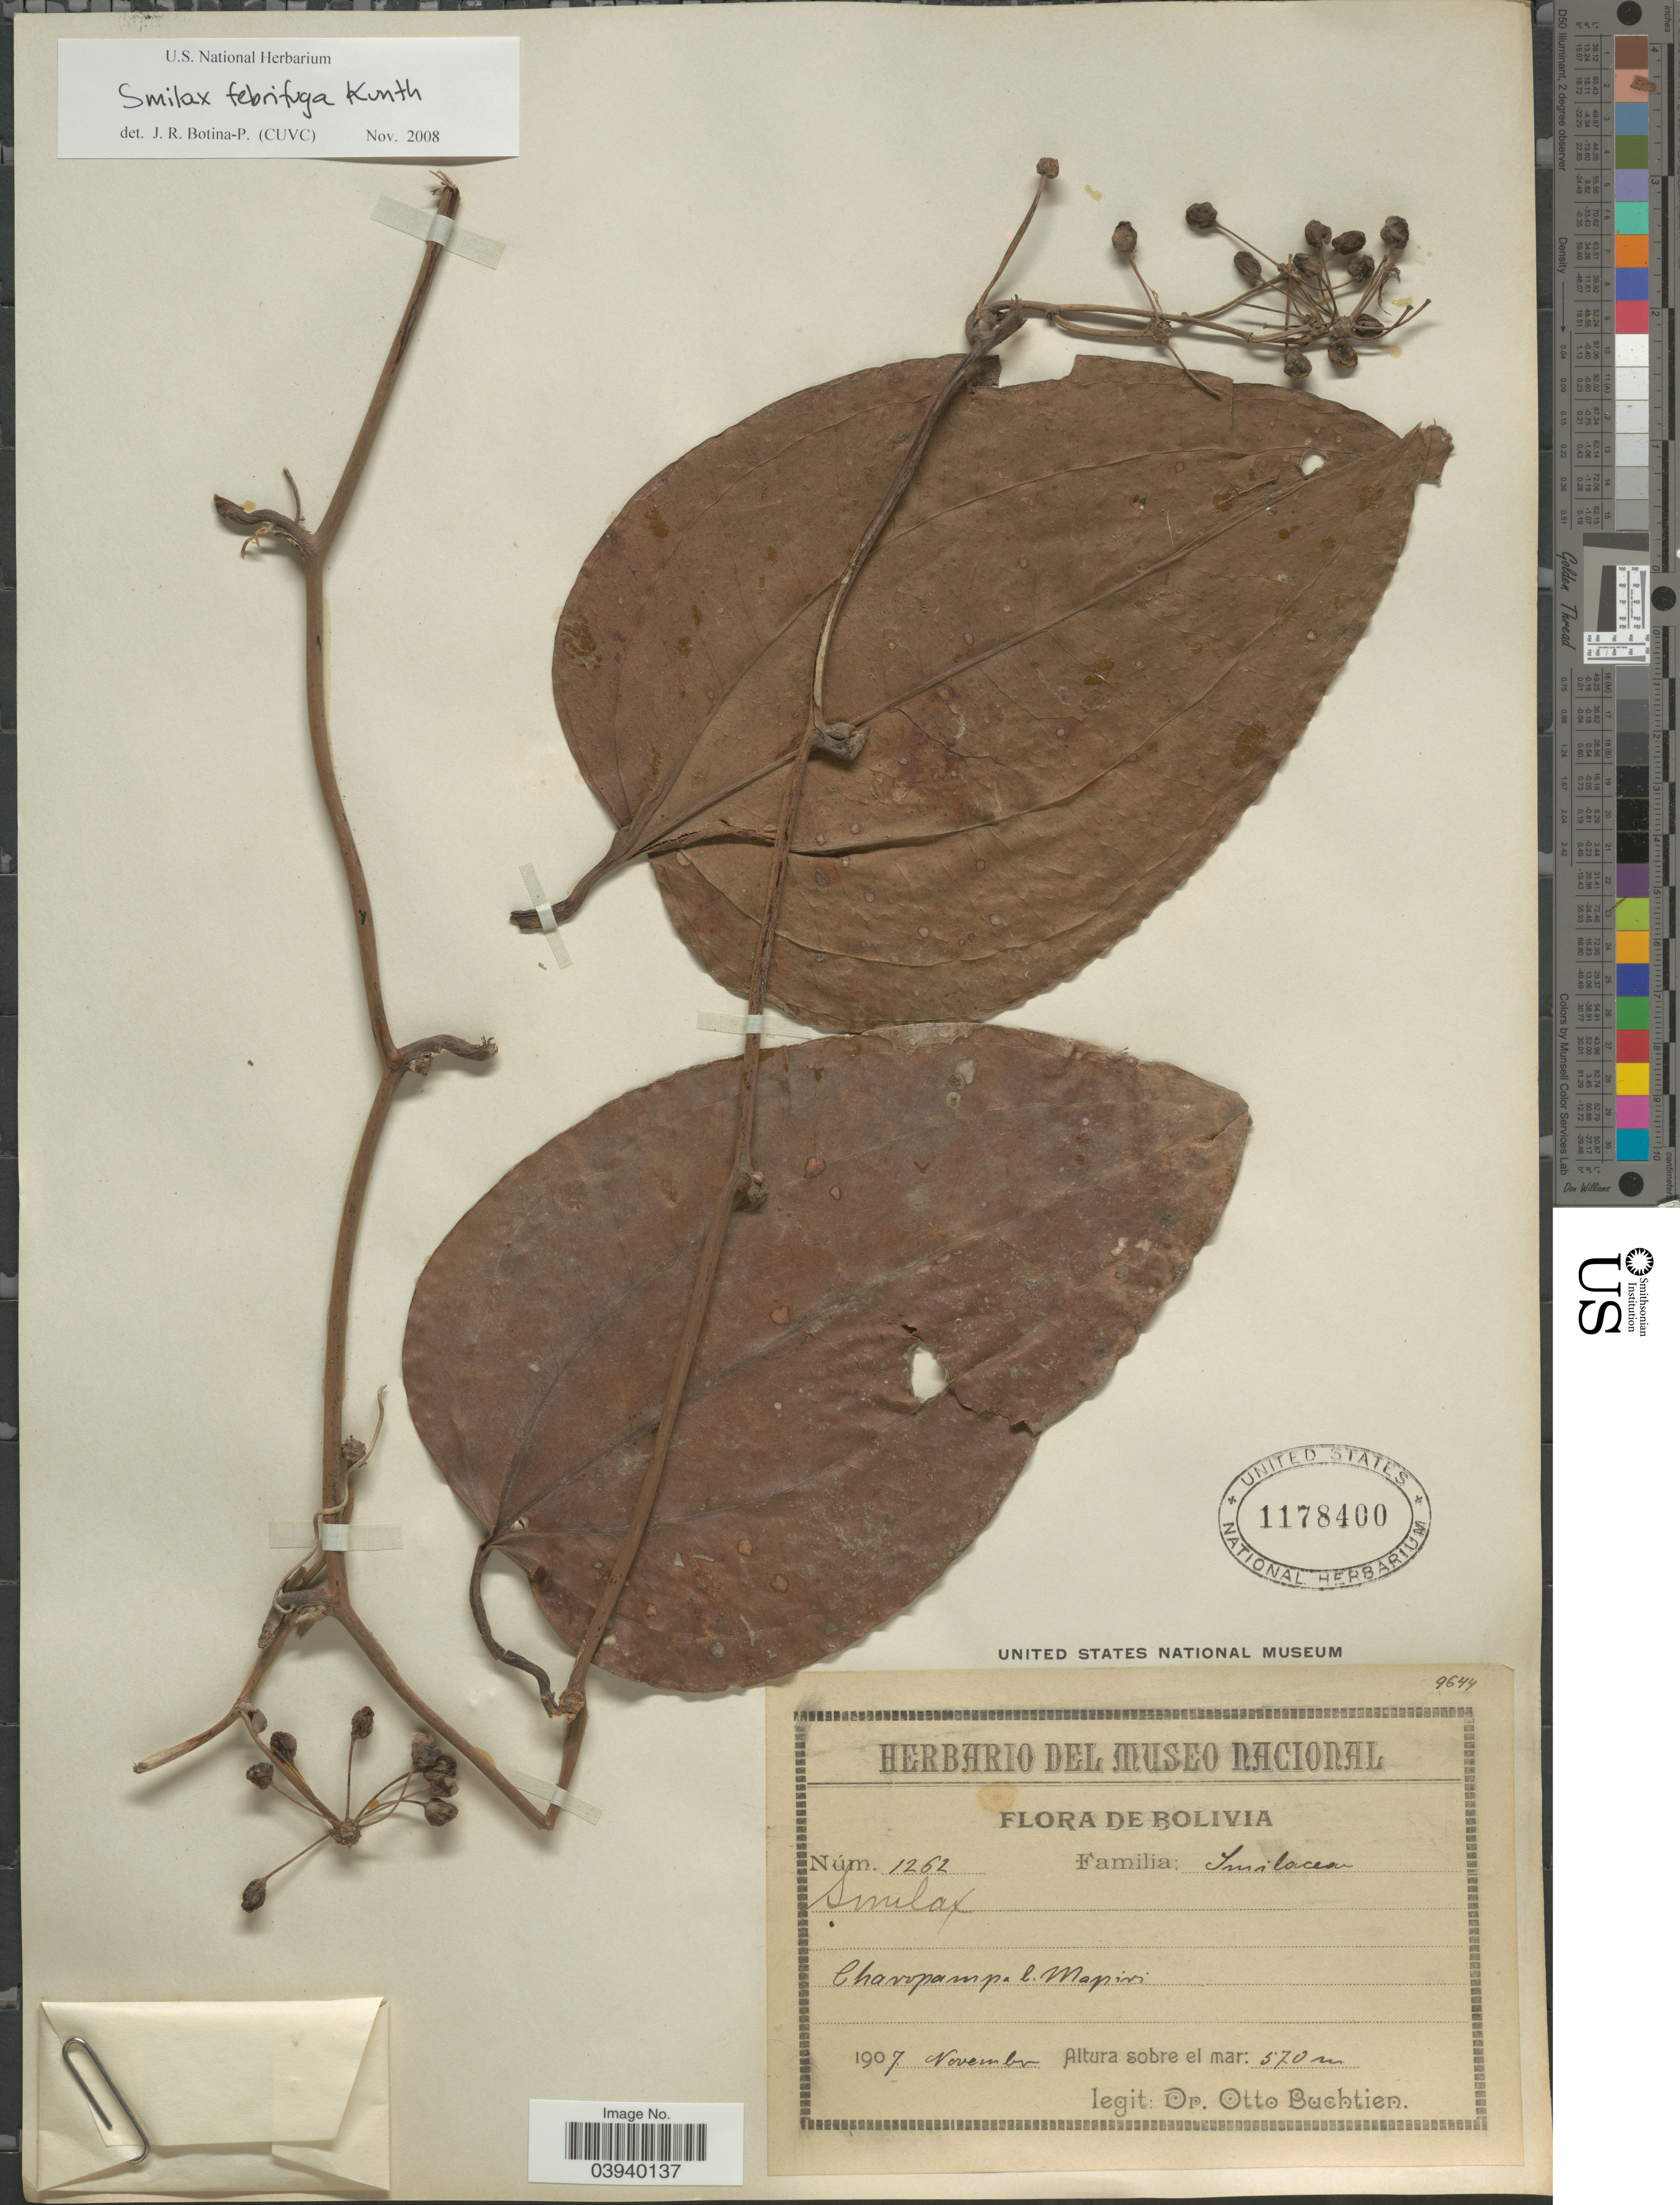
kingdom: Plantae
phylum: Tracheophyta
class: Liliopsida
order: Liliales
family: Smilacaceae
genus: Smilax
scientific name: Smilax febrifuga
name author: Kunth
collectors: O. Buchtien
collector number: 1262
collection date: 1907-11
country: Bolivia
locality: Chavopampa. b. Mapiri.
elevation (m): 570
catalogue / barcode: US 1178400